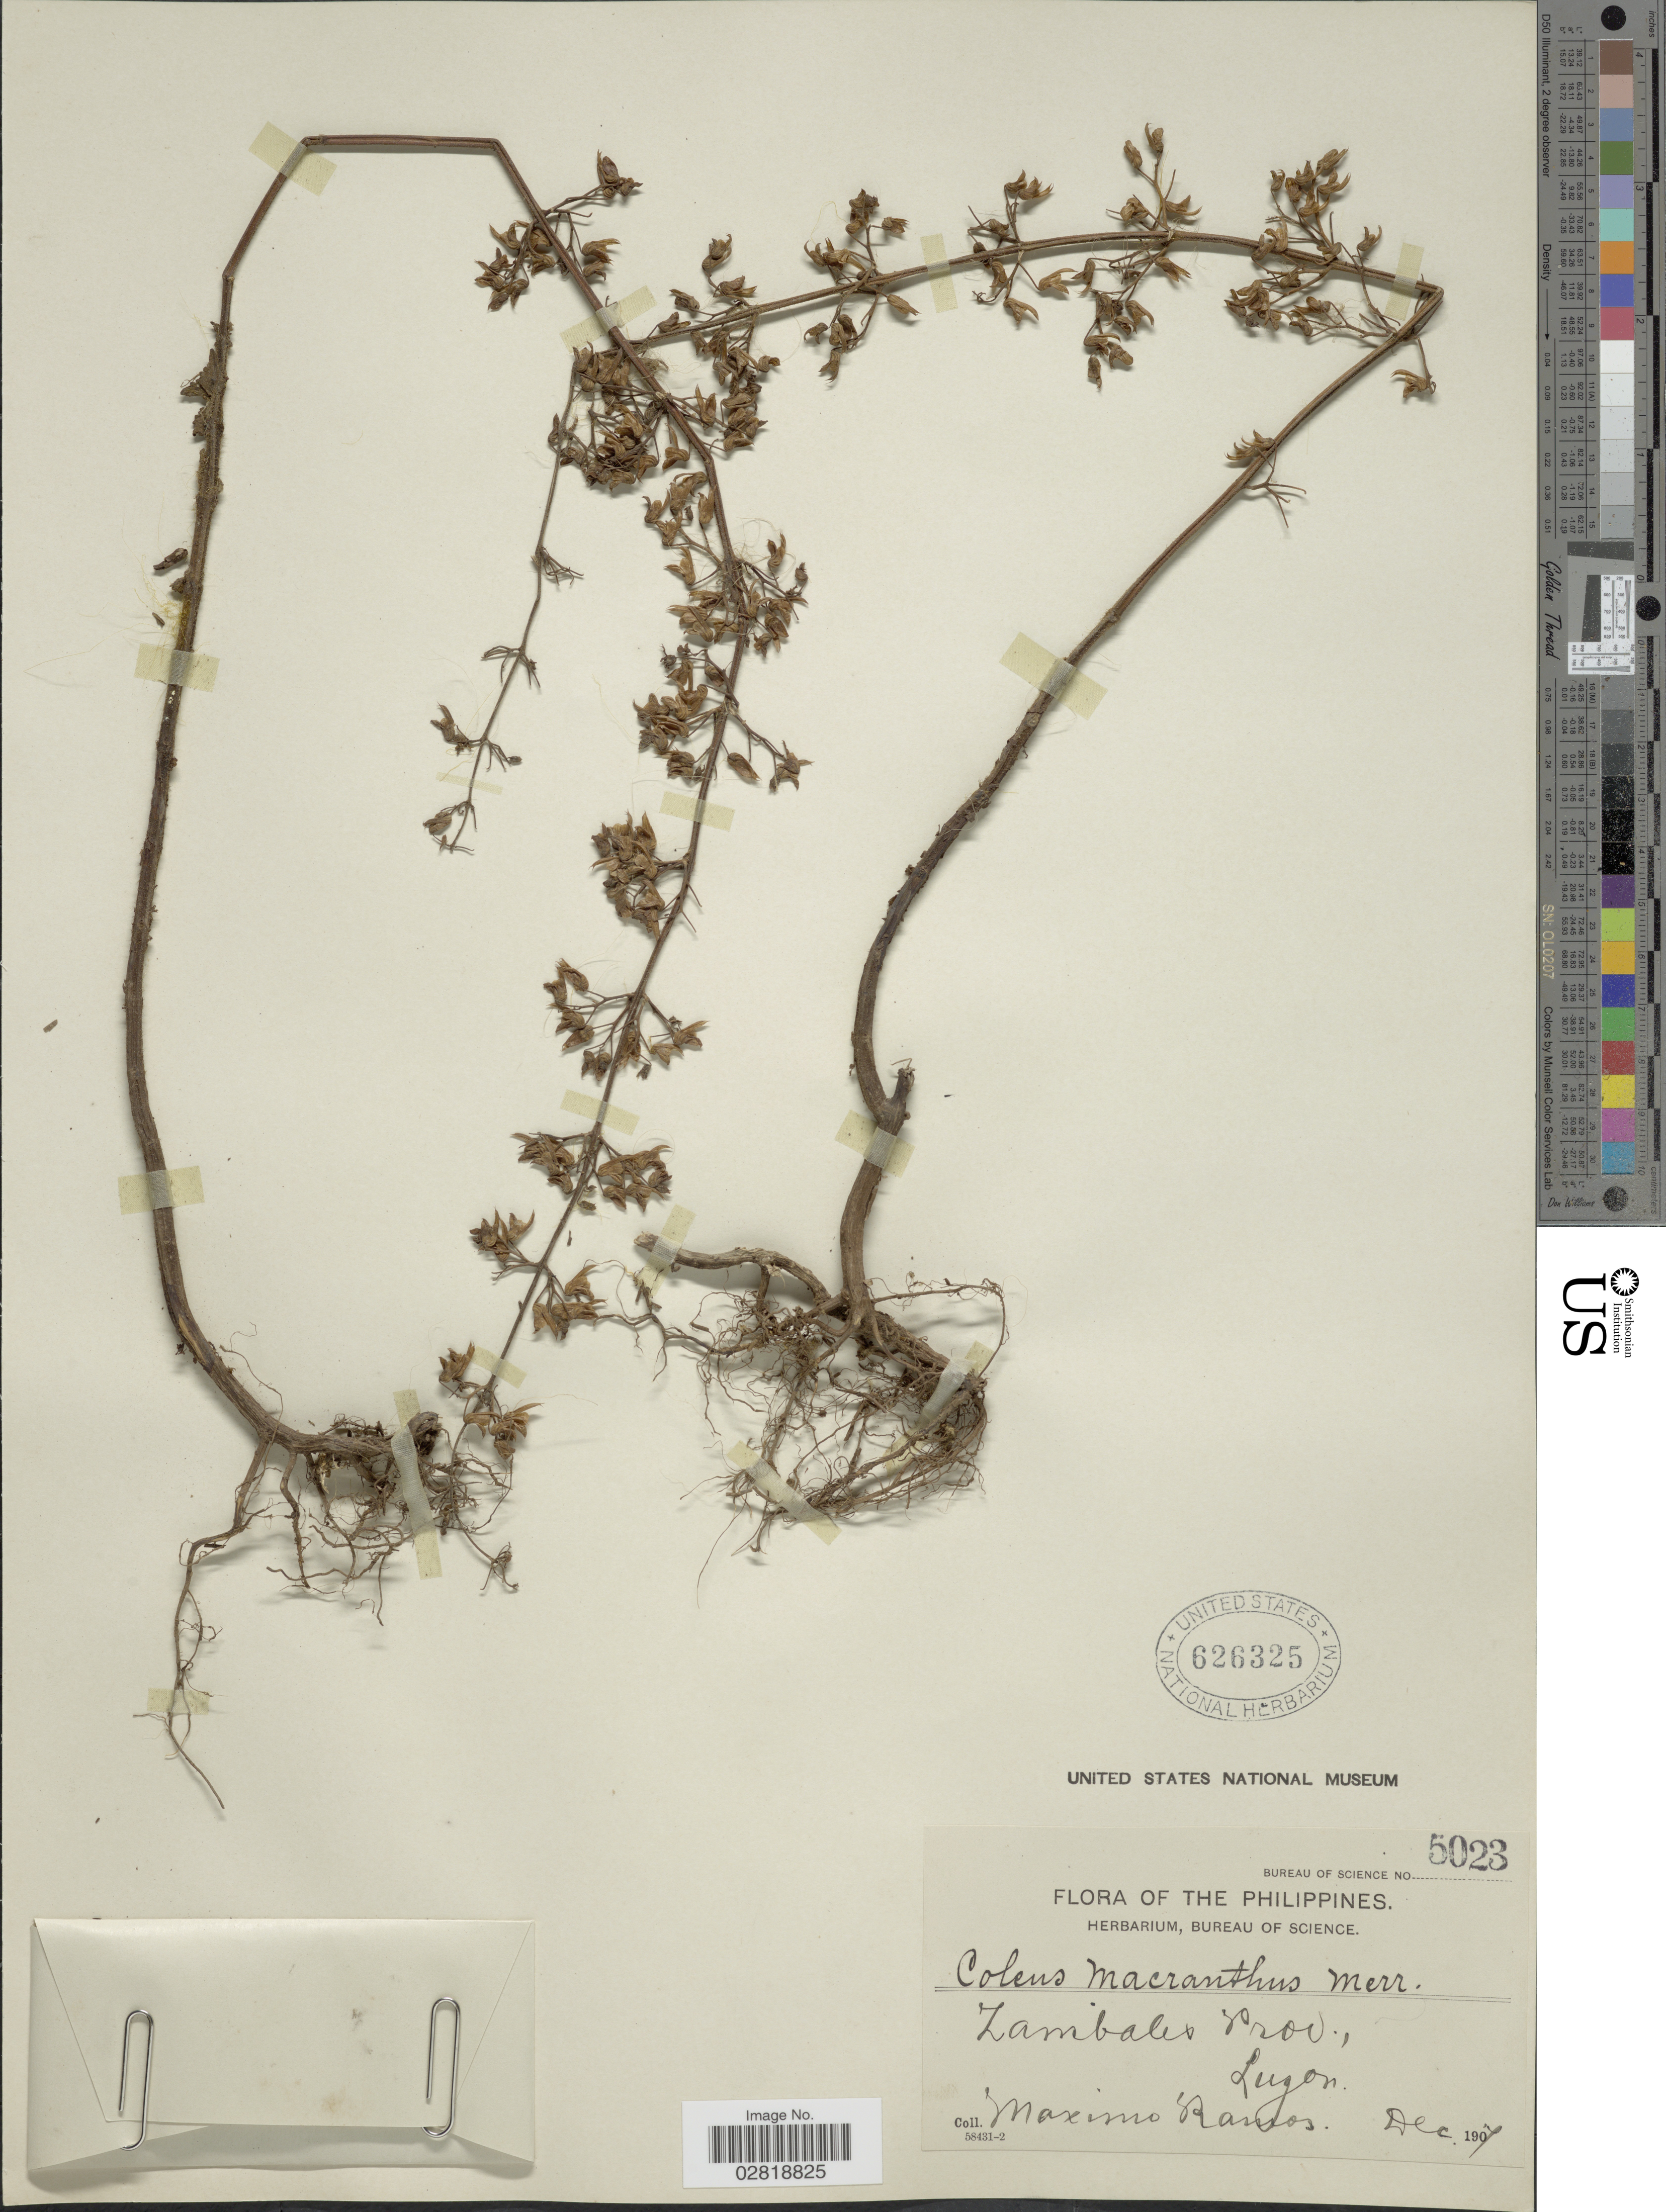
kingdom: Plantae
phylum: Tracheophyta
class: Magnoliopsida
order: Lamiales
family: Lamiaceae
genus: Plectranthus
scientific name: Plectranthus merrillii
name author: H. Keng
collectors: M. Ramos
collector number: Bureau of Science 5023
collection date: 1907-12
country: Philippines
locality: Zambales Prov., Luzon.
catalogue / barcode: US 626325